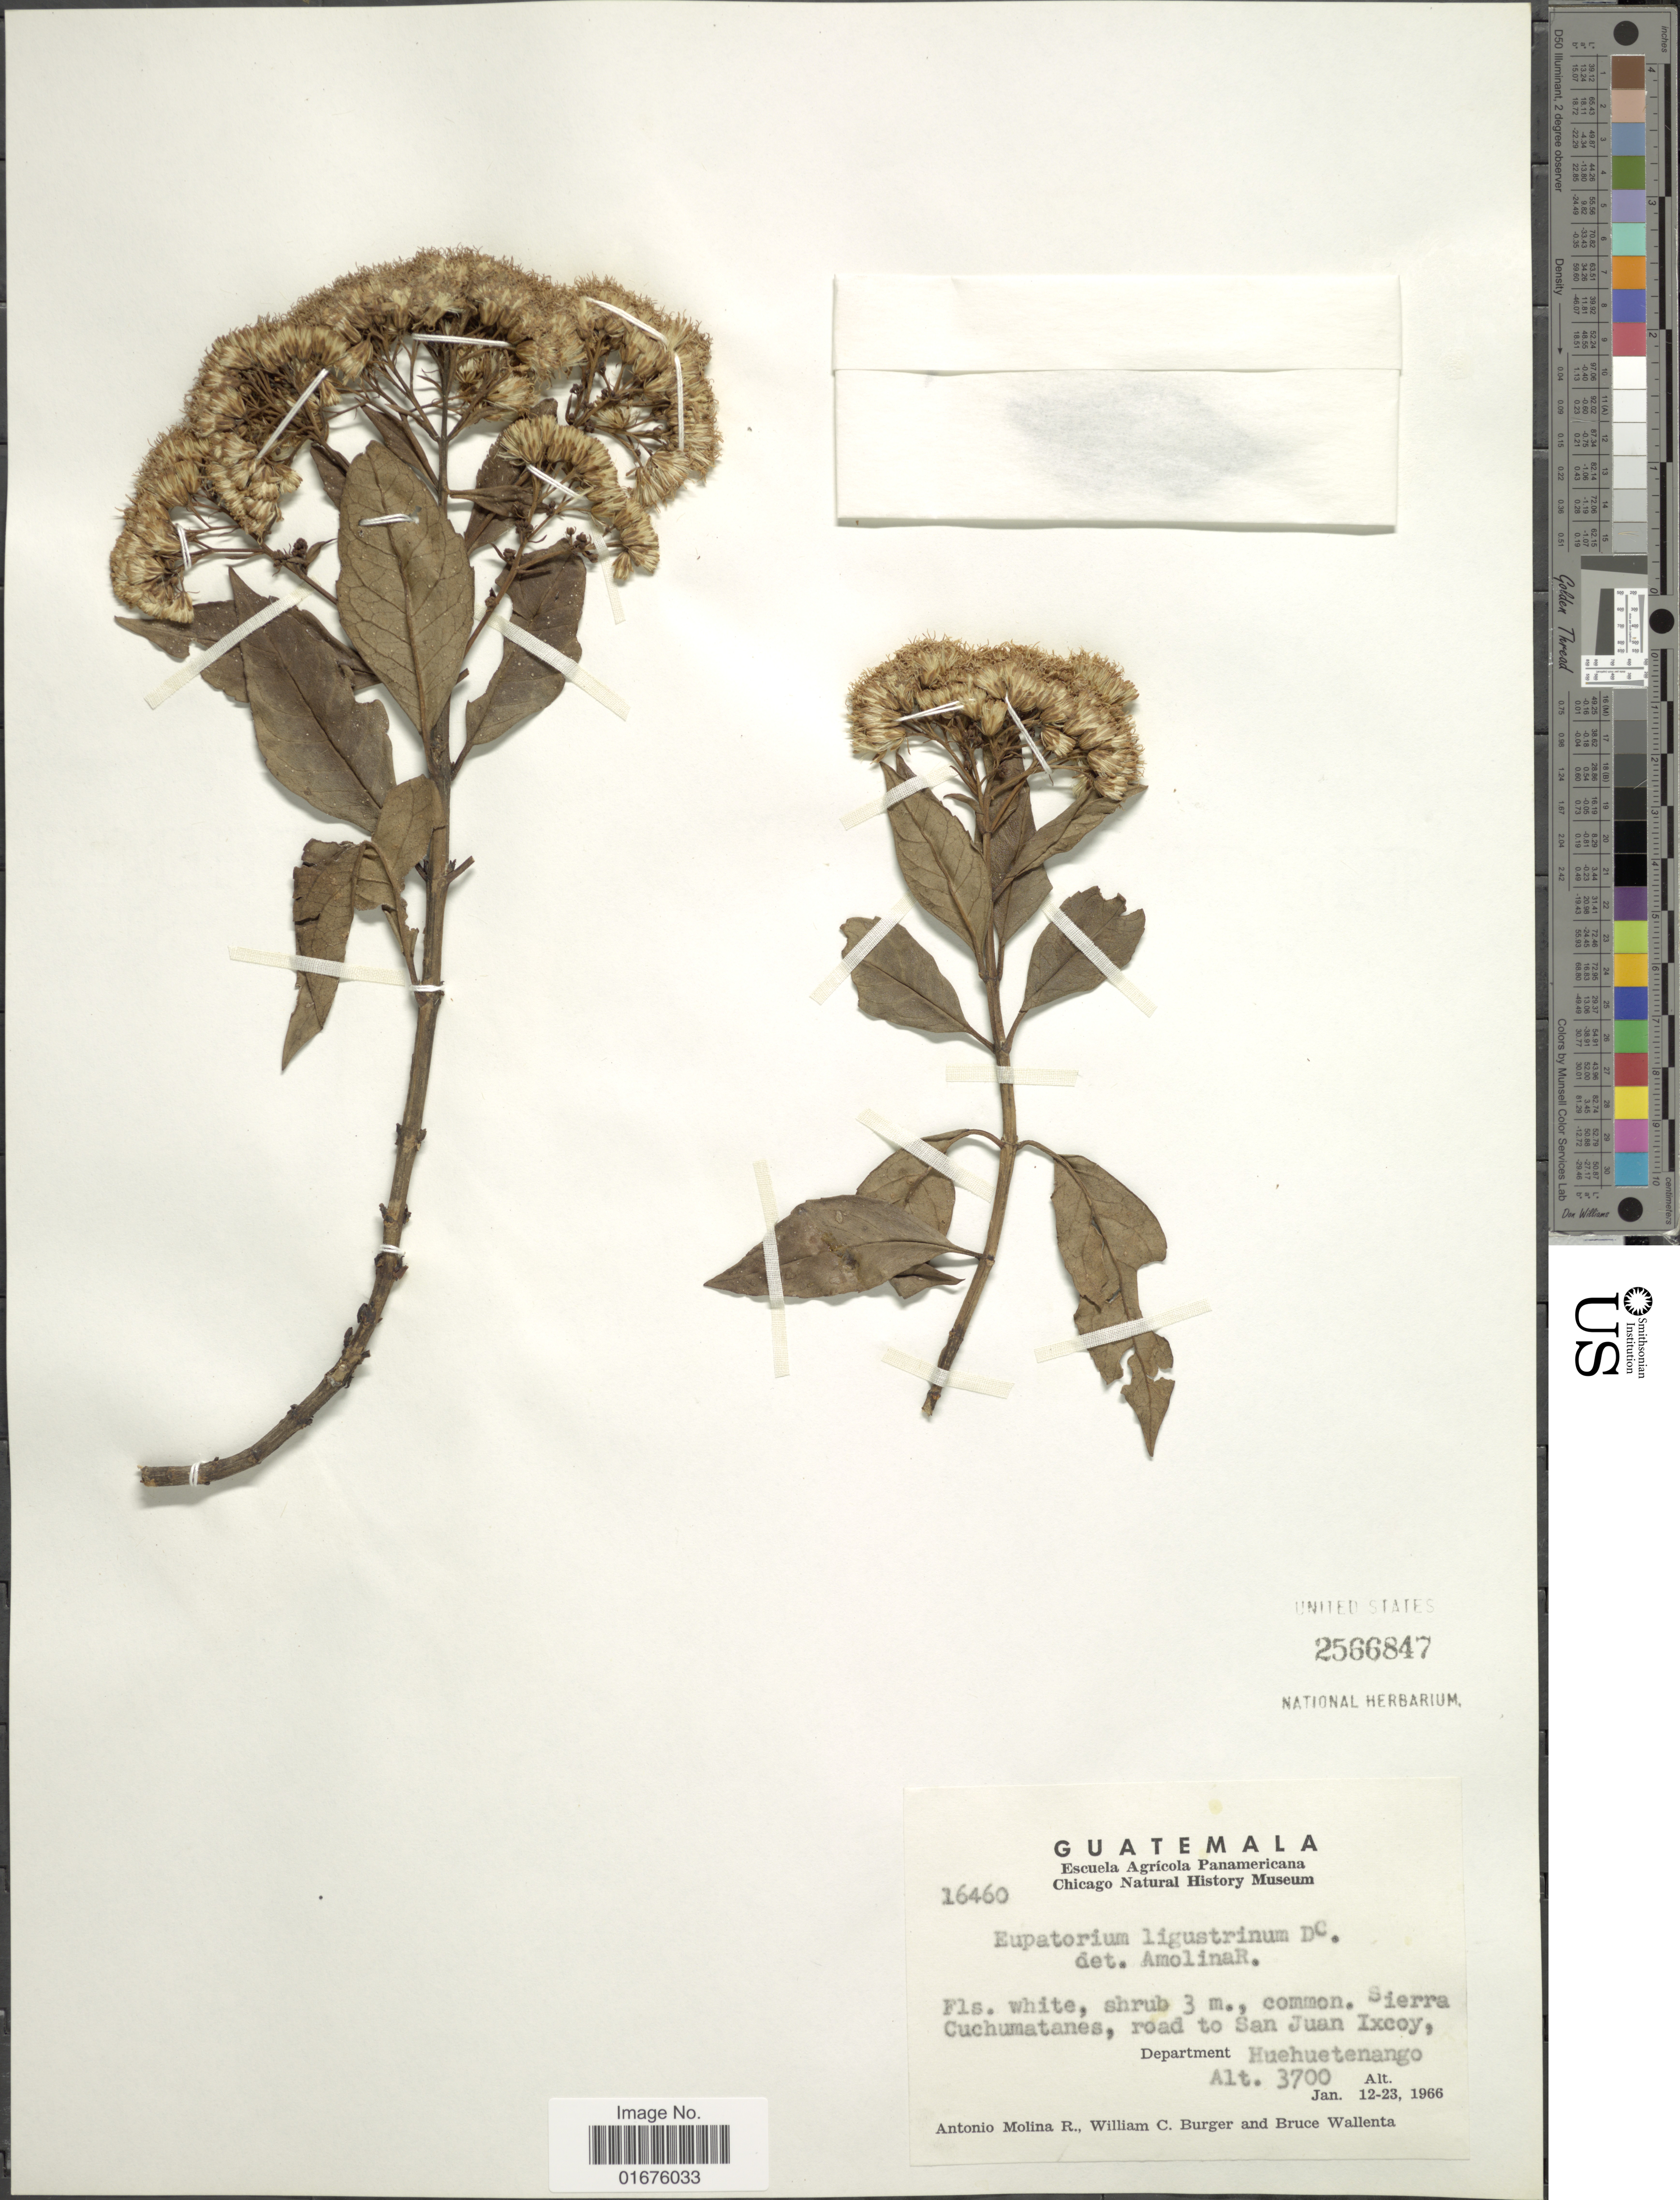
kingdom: Plantae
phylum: Tracheophyta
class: Magnoliopsida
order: Asterales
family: Asteraceae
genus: Ageratina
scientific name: Ageratina ligustrina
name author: (DC.) R.M. King & H. Rob.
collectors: A. Molina R., W. Burger & B. Wallenta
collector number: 16460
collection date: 1966-01-12/1966-01-23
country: Guatemala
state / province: Huehuetenango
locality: Sierra Cuchumatanes, road to San Juan Ixcoy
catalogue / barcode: US 2566847